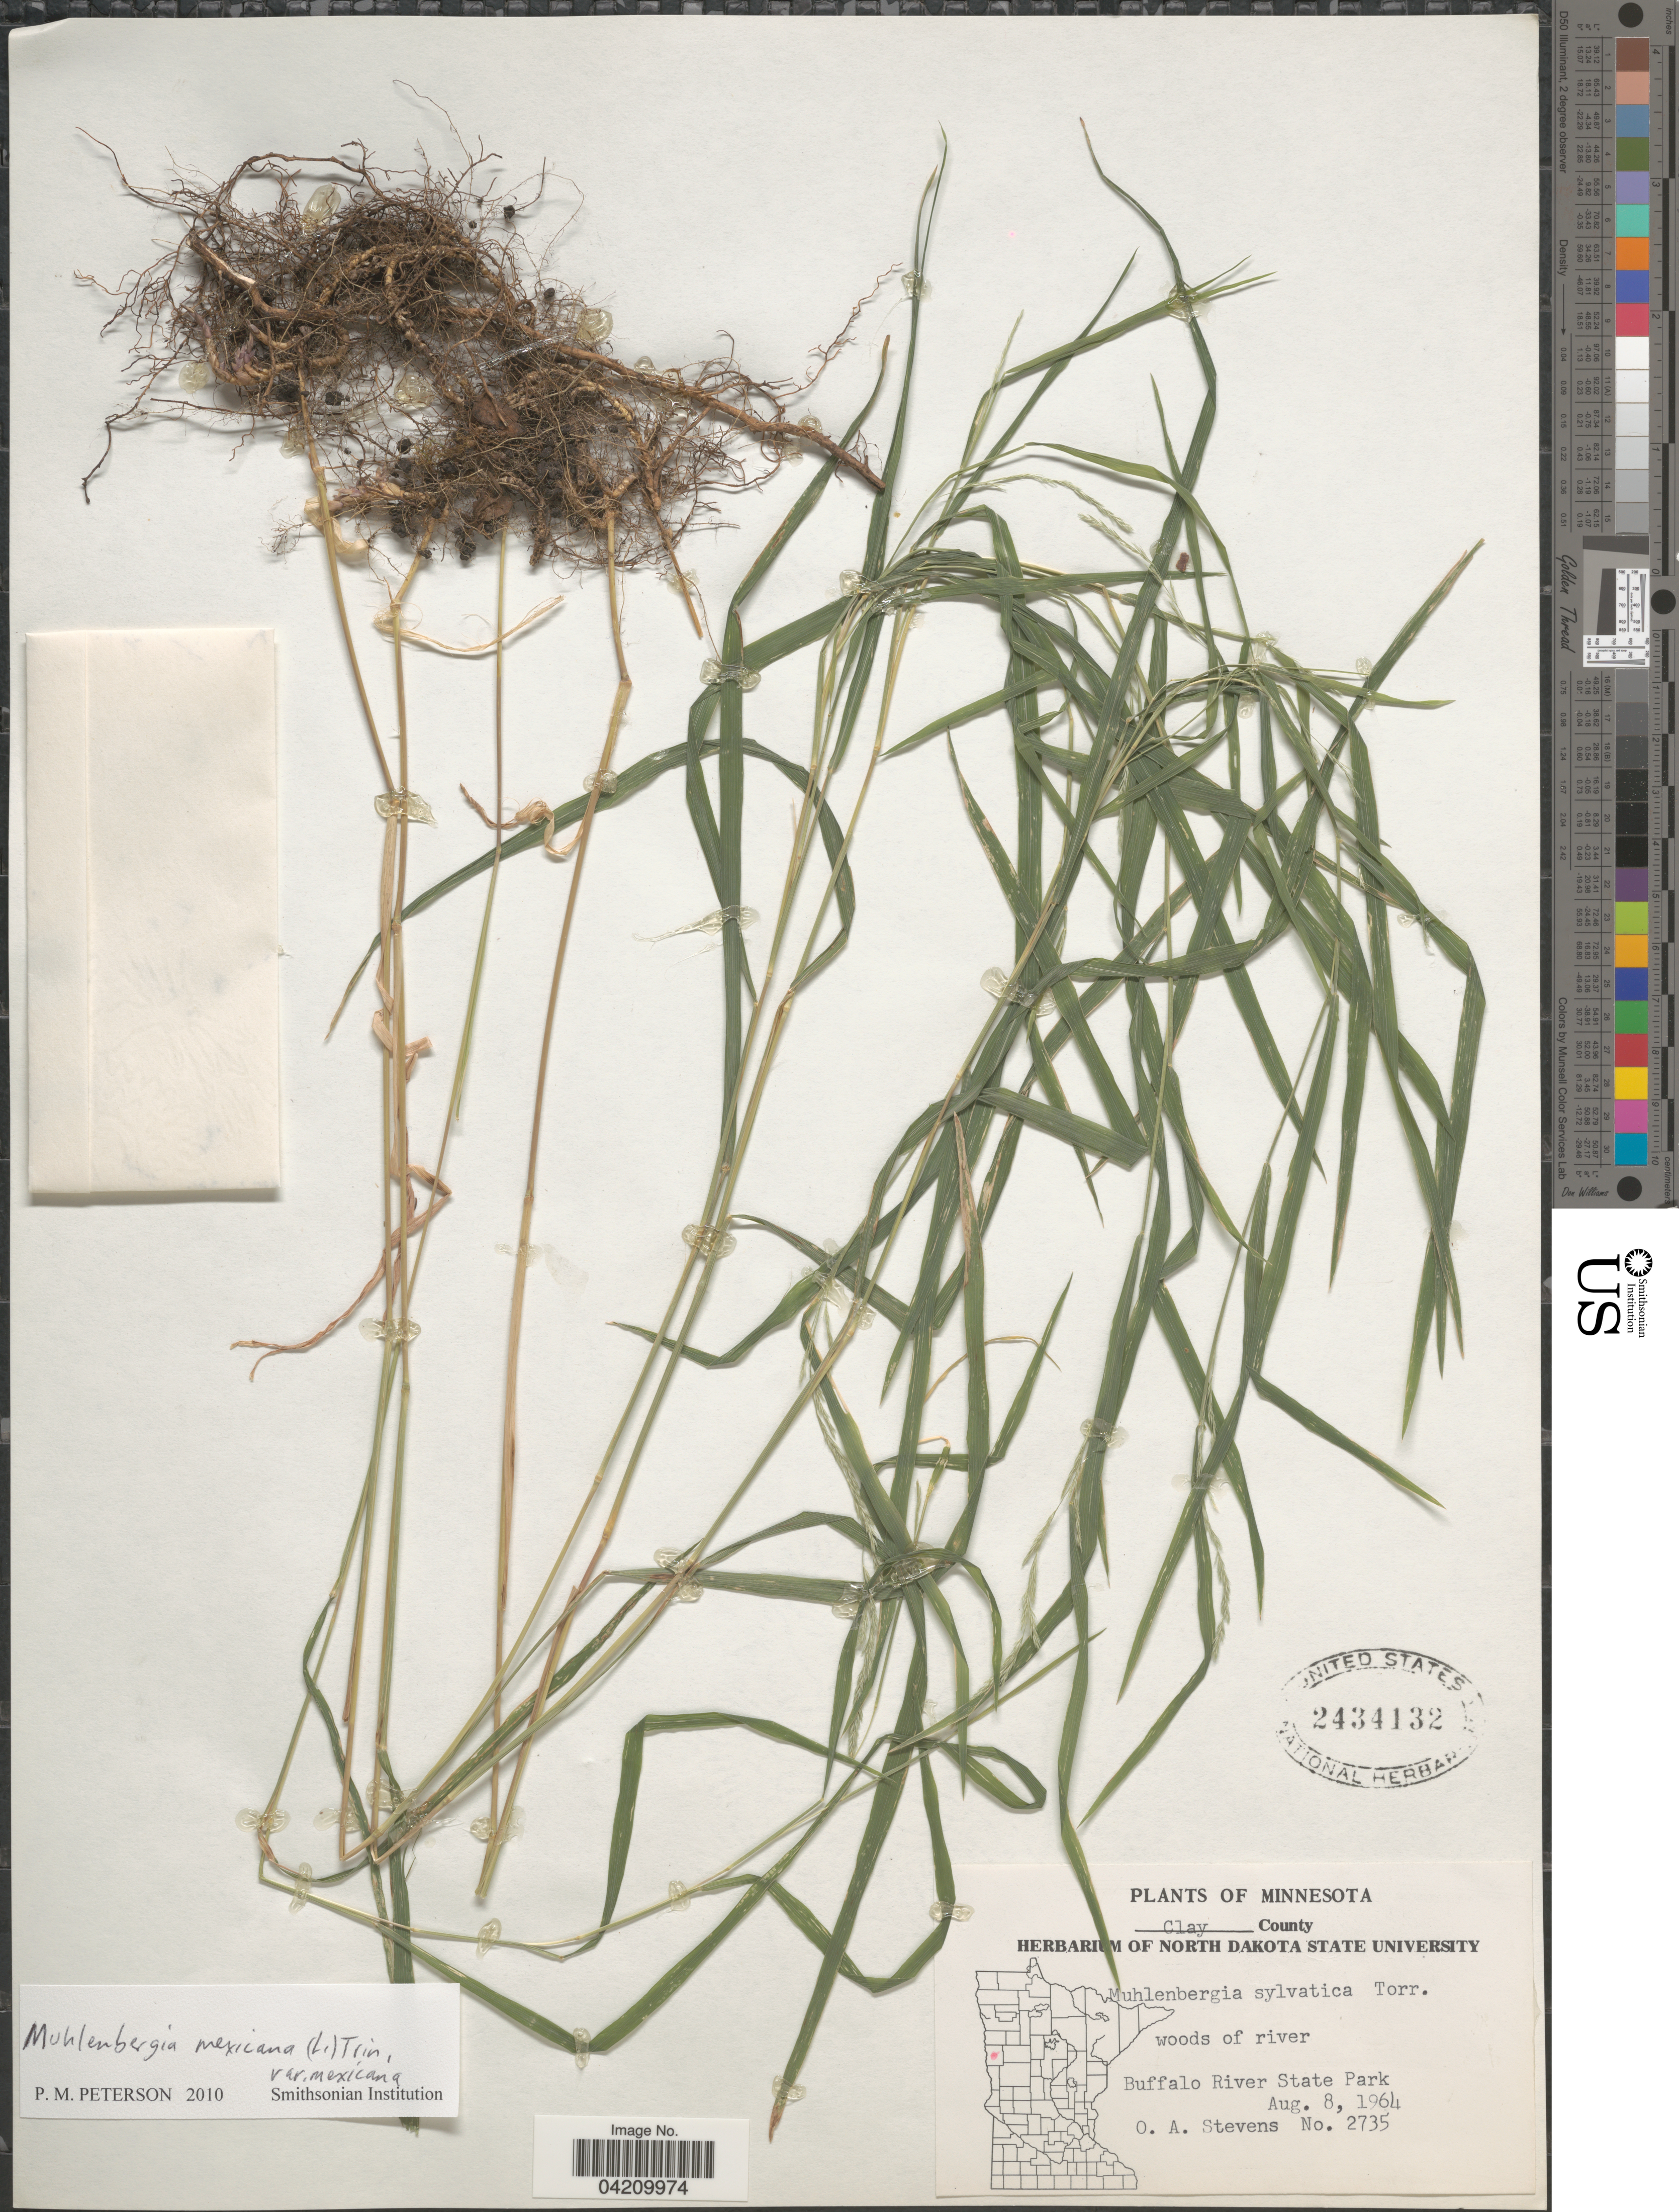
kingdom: Plantae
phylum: Tracheophyta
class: Liliopsida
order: Poales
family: Poaceae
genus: Muhlenbergia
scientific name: Muhlenbergia mexicana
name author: (L.) Trin.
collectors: O. A. Stevens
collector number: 2735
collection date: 1964-08-08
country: United States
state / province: Minnesota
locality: Clay County. Buffalo River State Park.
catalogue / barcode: US 2434132